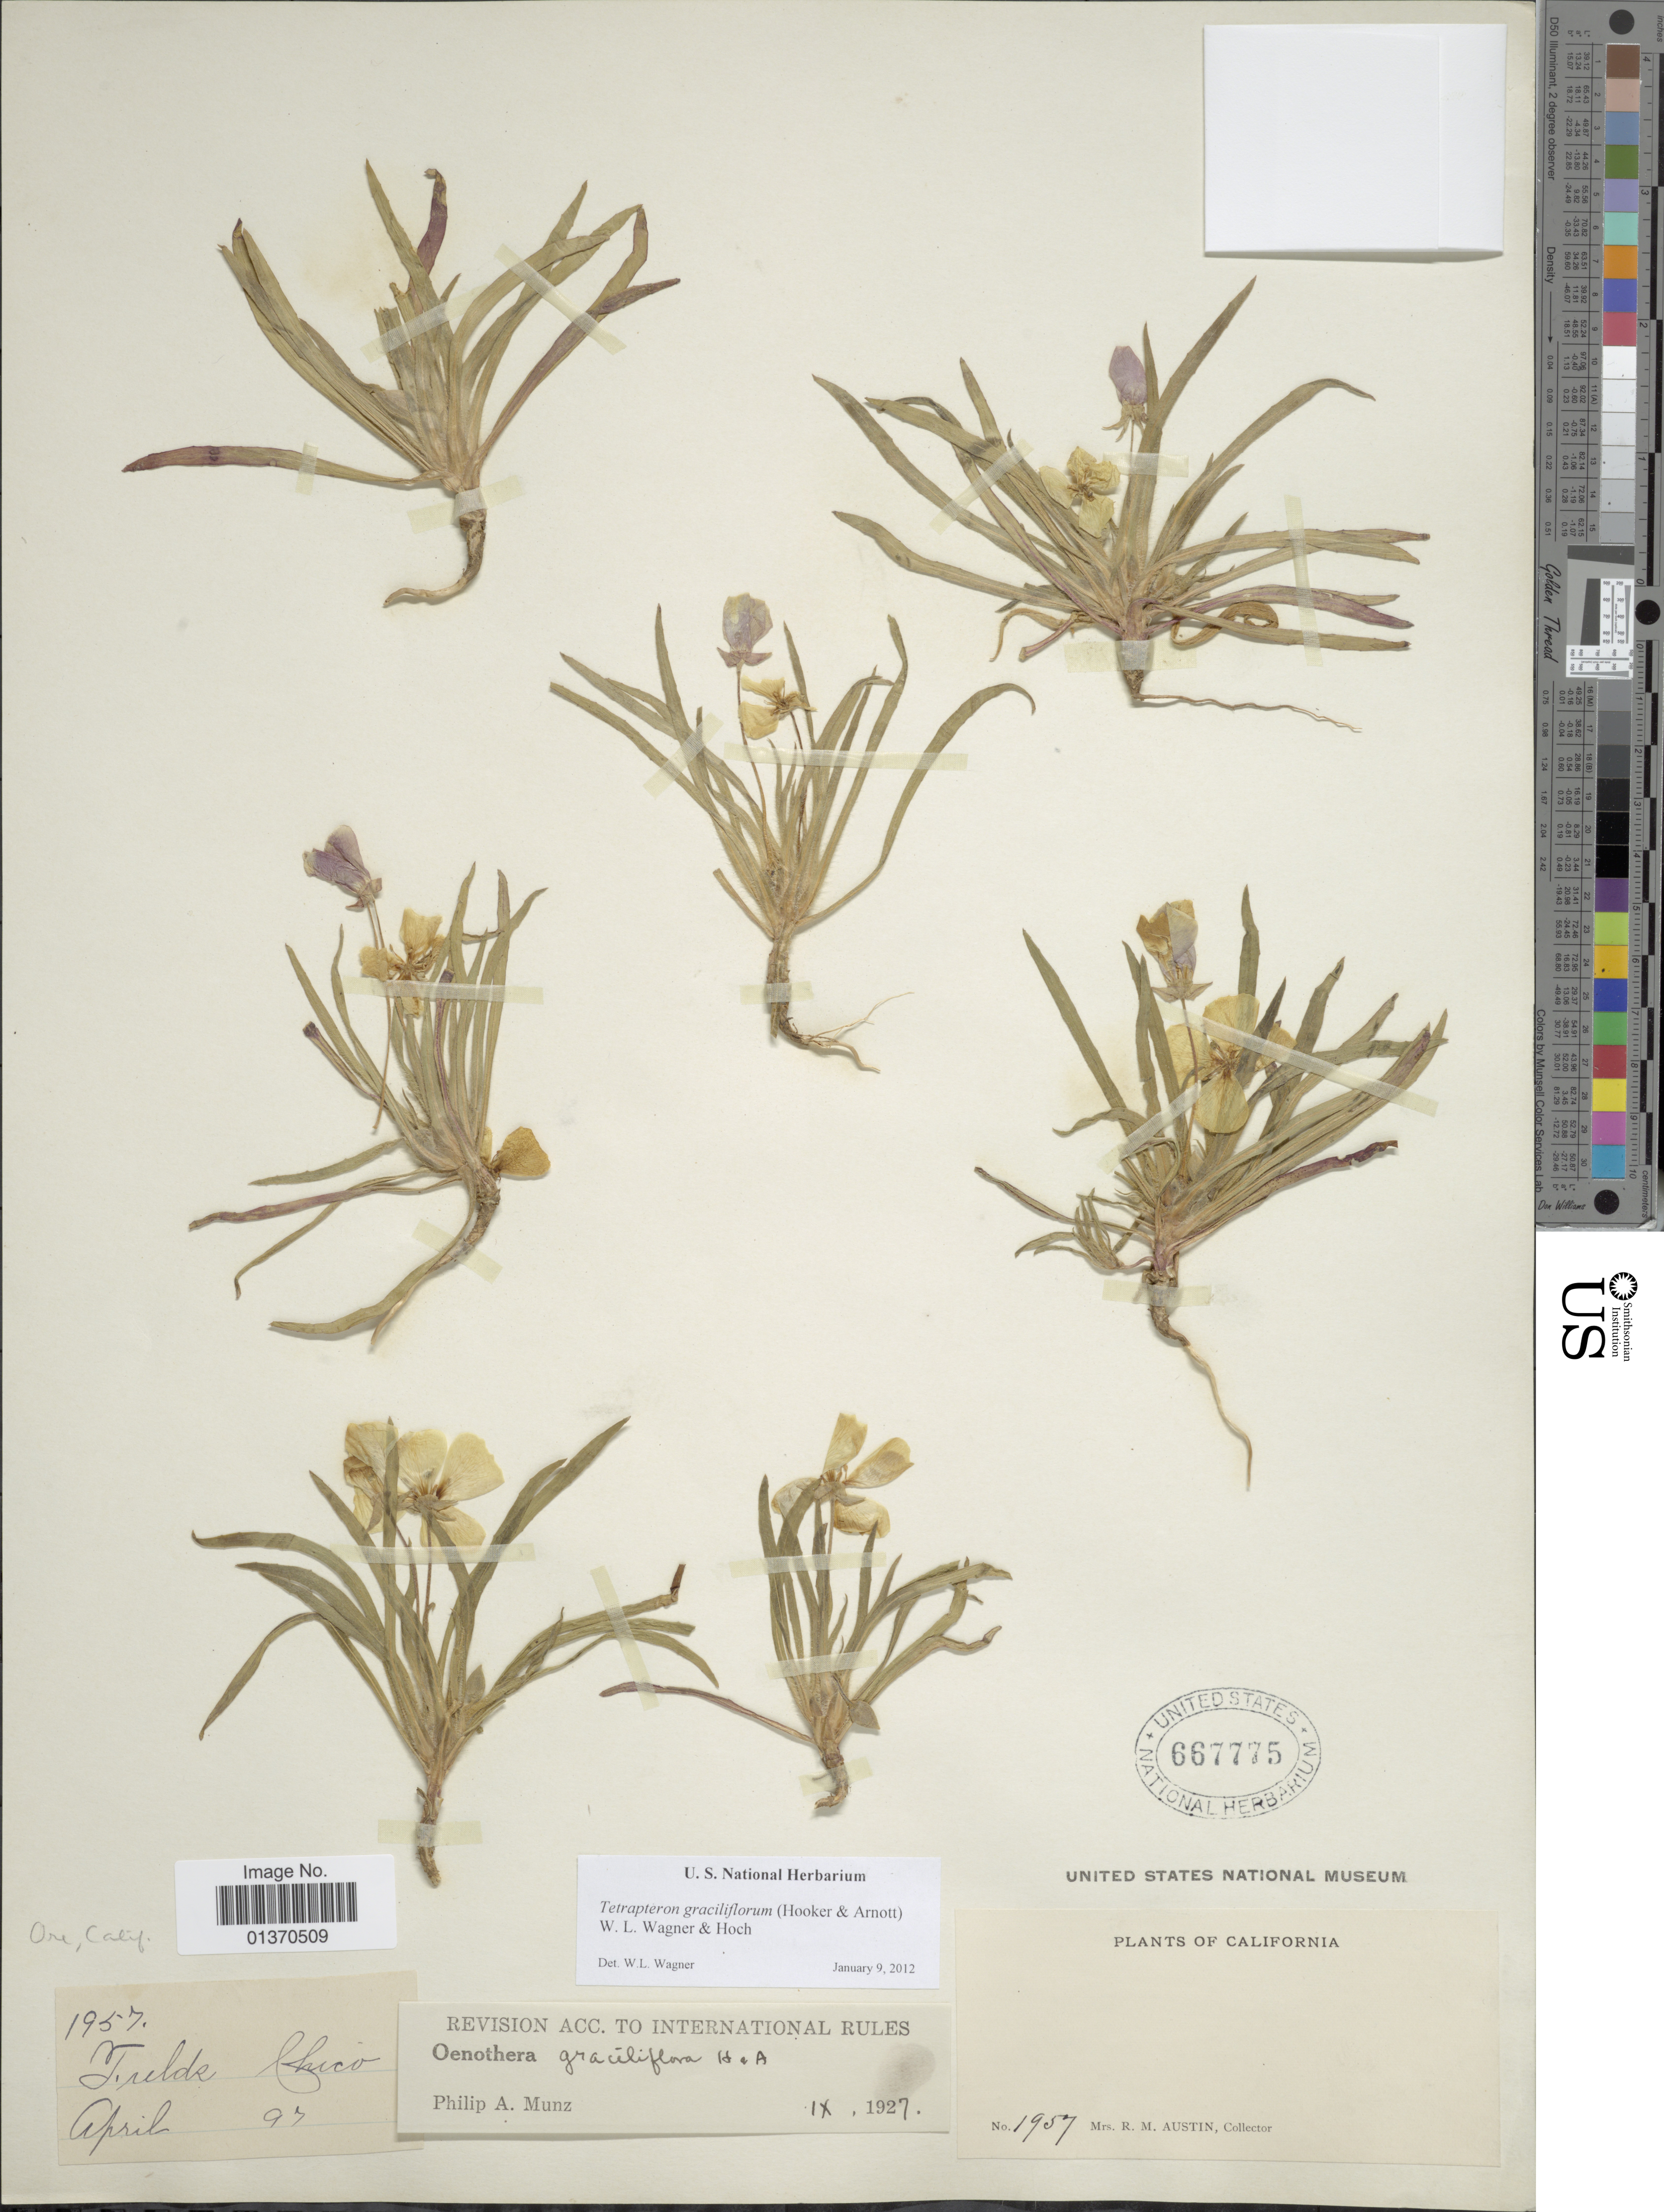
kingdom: Plantae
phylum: Tracheophyta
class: Magnoliopsida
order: Myrtales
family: Onagraceae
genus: Tetrapteron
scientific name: Tetrapteron graciliflorum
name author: (Hook. & Arn.) W.L. Wagner & Hoch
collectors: R. Austin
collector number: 1957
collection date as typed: Transcribed d/m/y: /4/97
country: United States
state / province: California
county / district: Butte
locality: Fields Chico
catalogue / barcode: US 667775